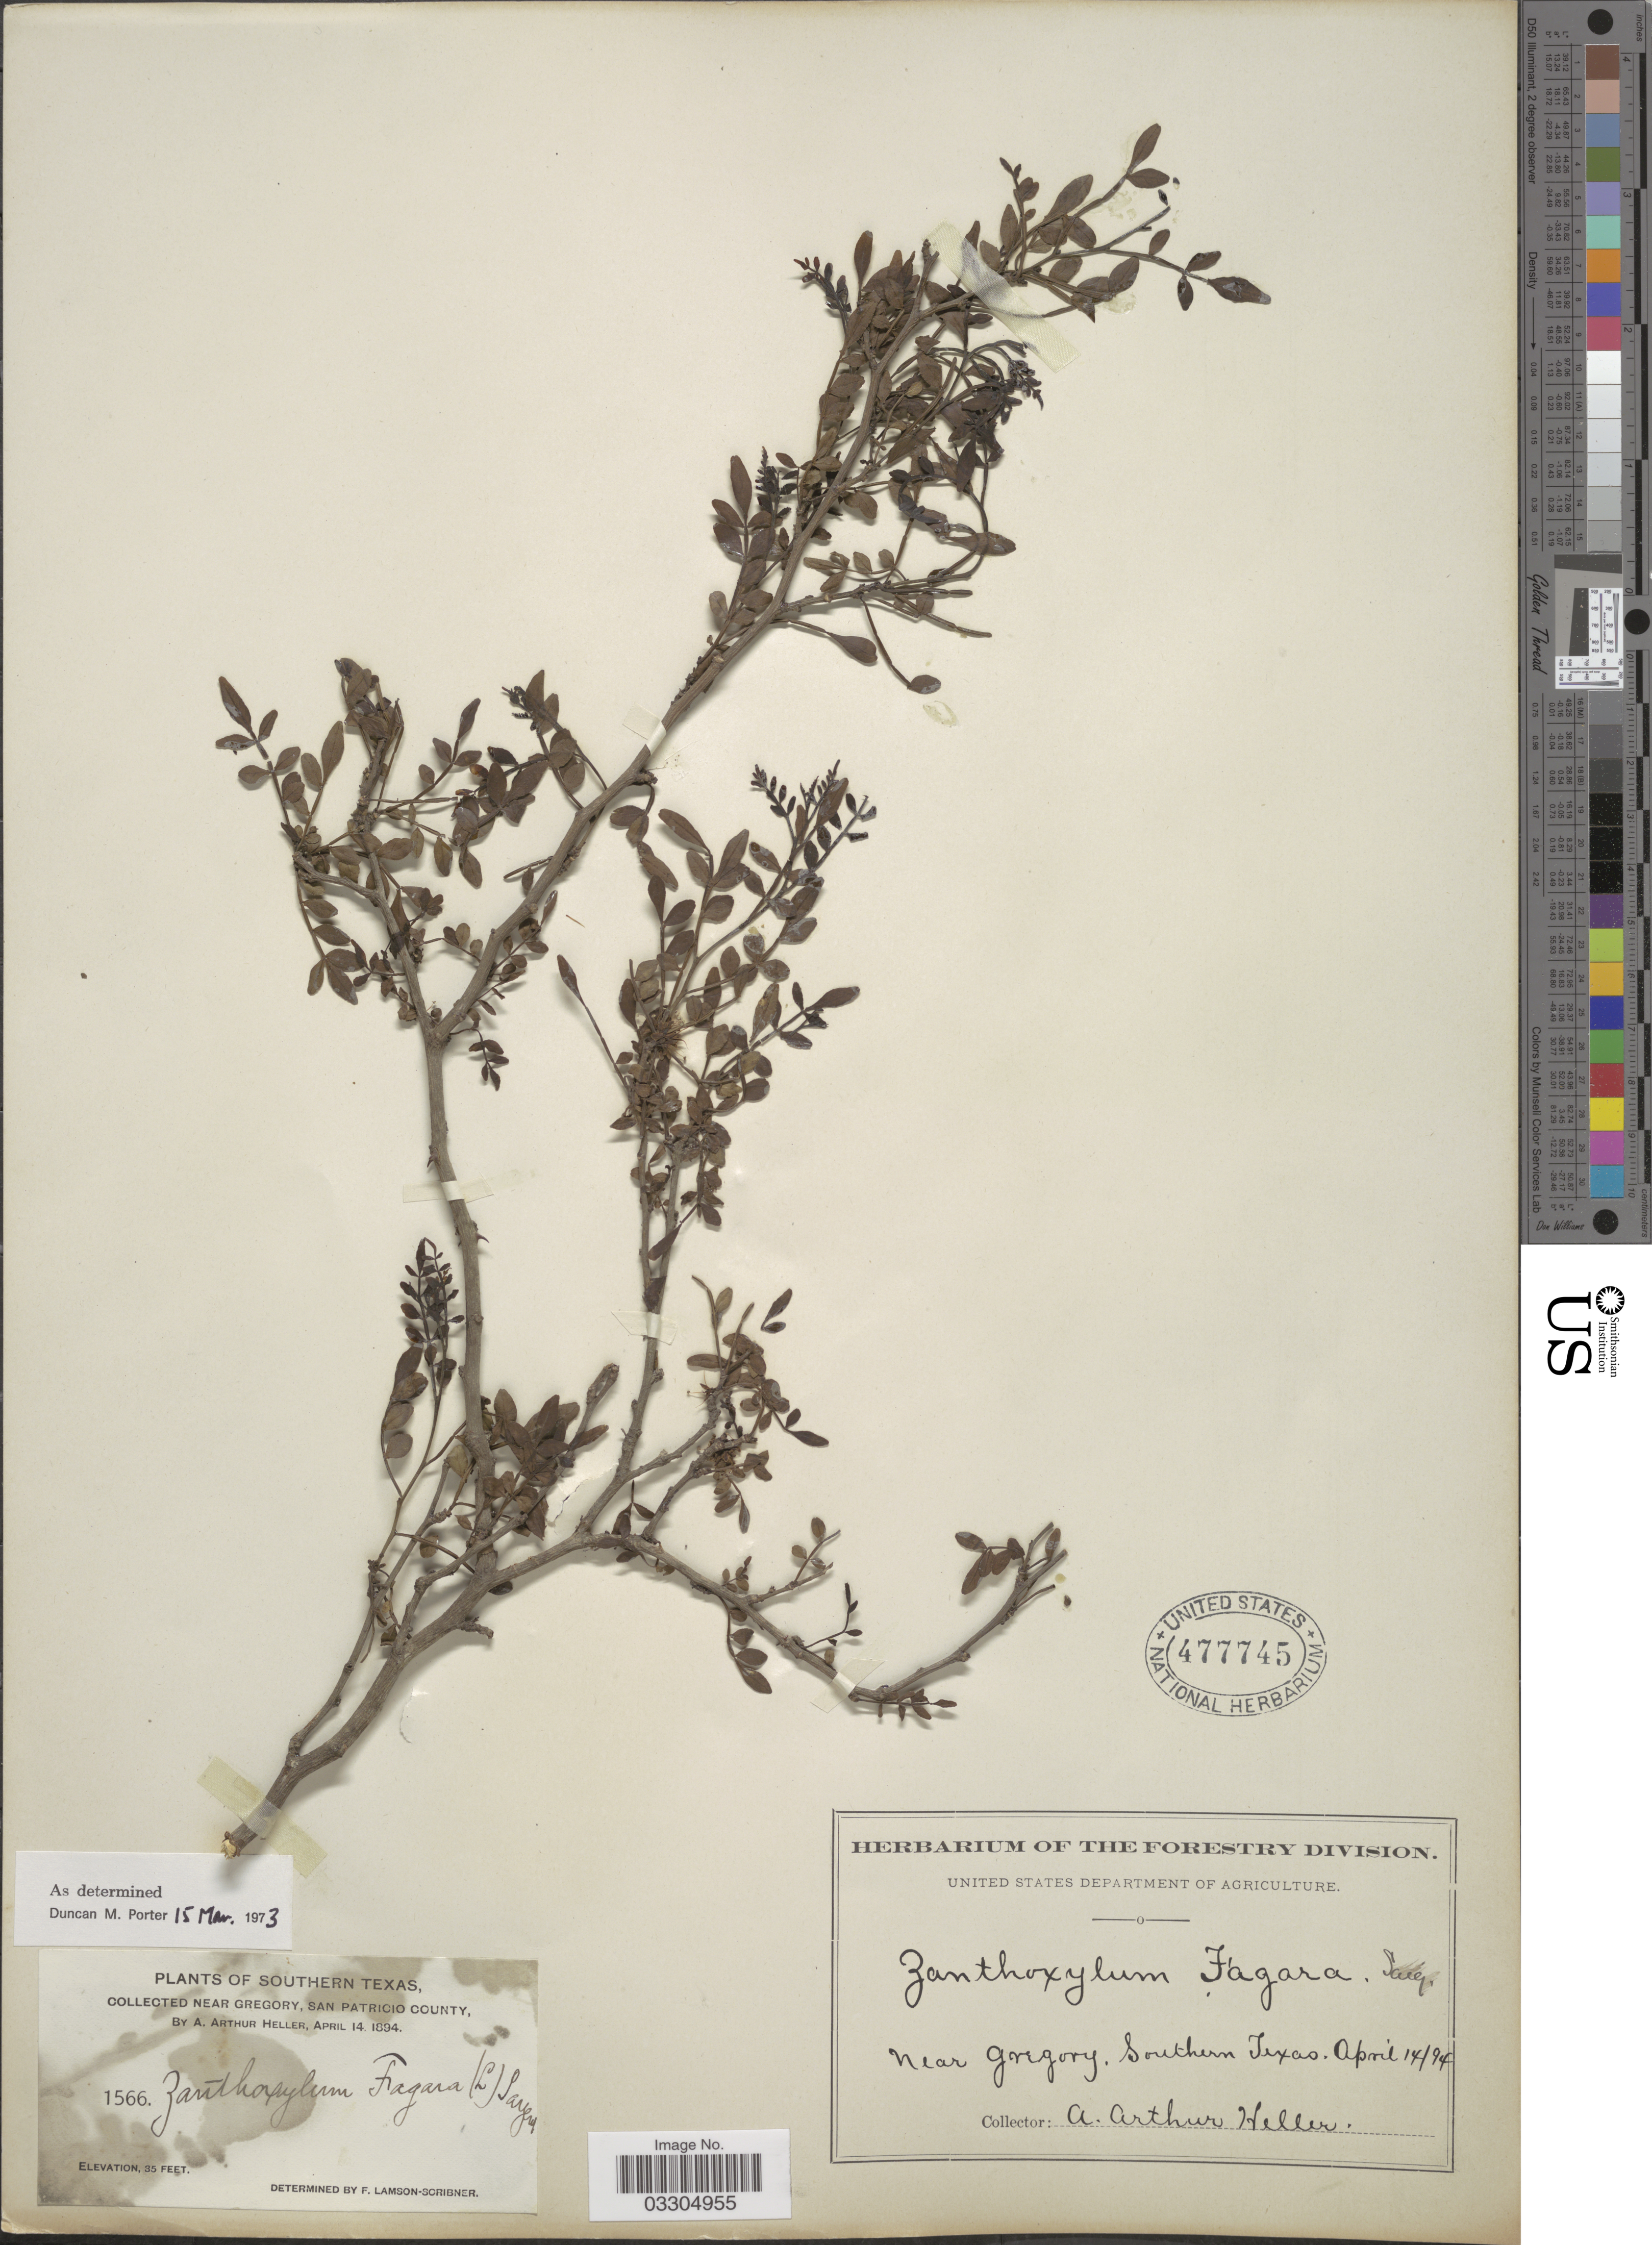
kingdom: Plantae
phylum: Tracheophyta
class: Magnoliopsida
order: Sapindales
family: Rutaceae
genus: Zanthoxylum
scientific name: Zanthoxylum fagara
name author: (L.) Sarg.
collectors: A. A. Heller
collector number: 1566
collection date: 1894-04-14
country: United States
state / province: Texas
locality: Southern Texas. Near Gregory, San Patricio County.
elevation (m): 11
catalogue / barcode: US 477745